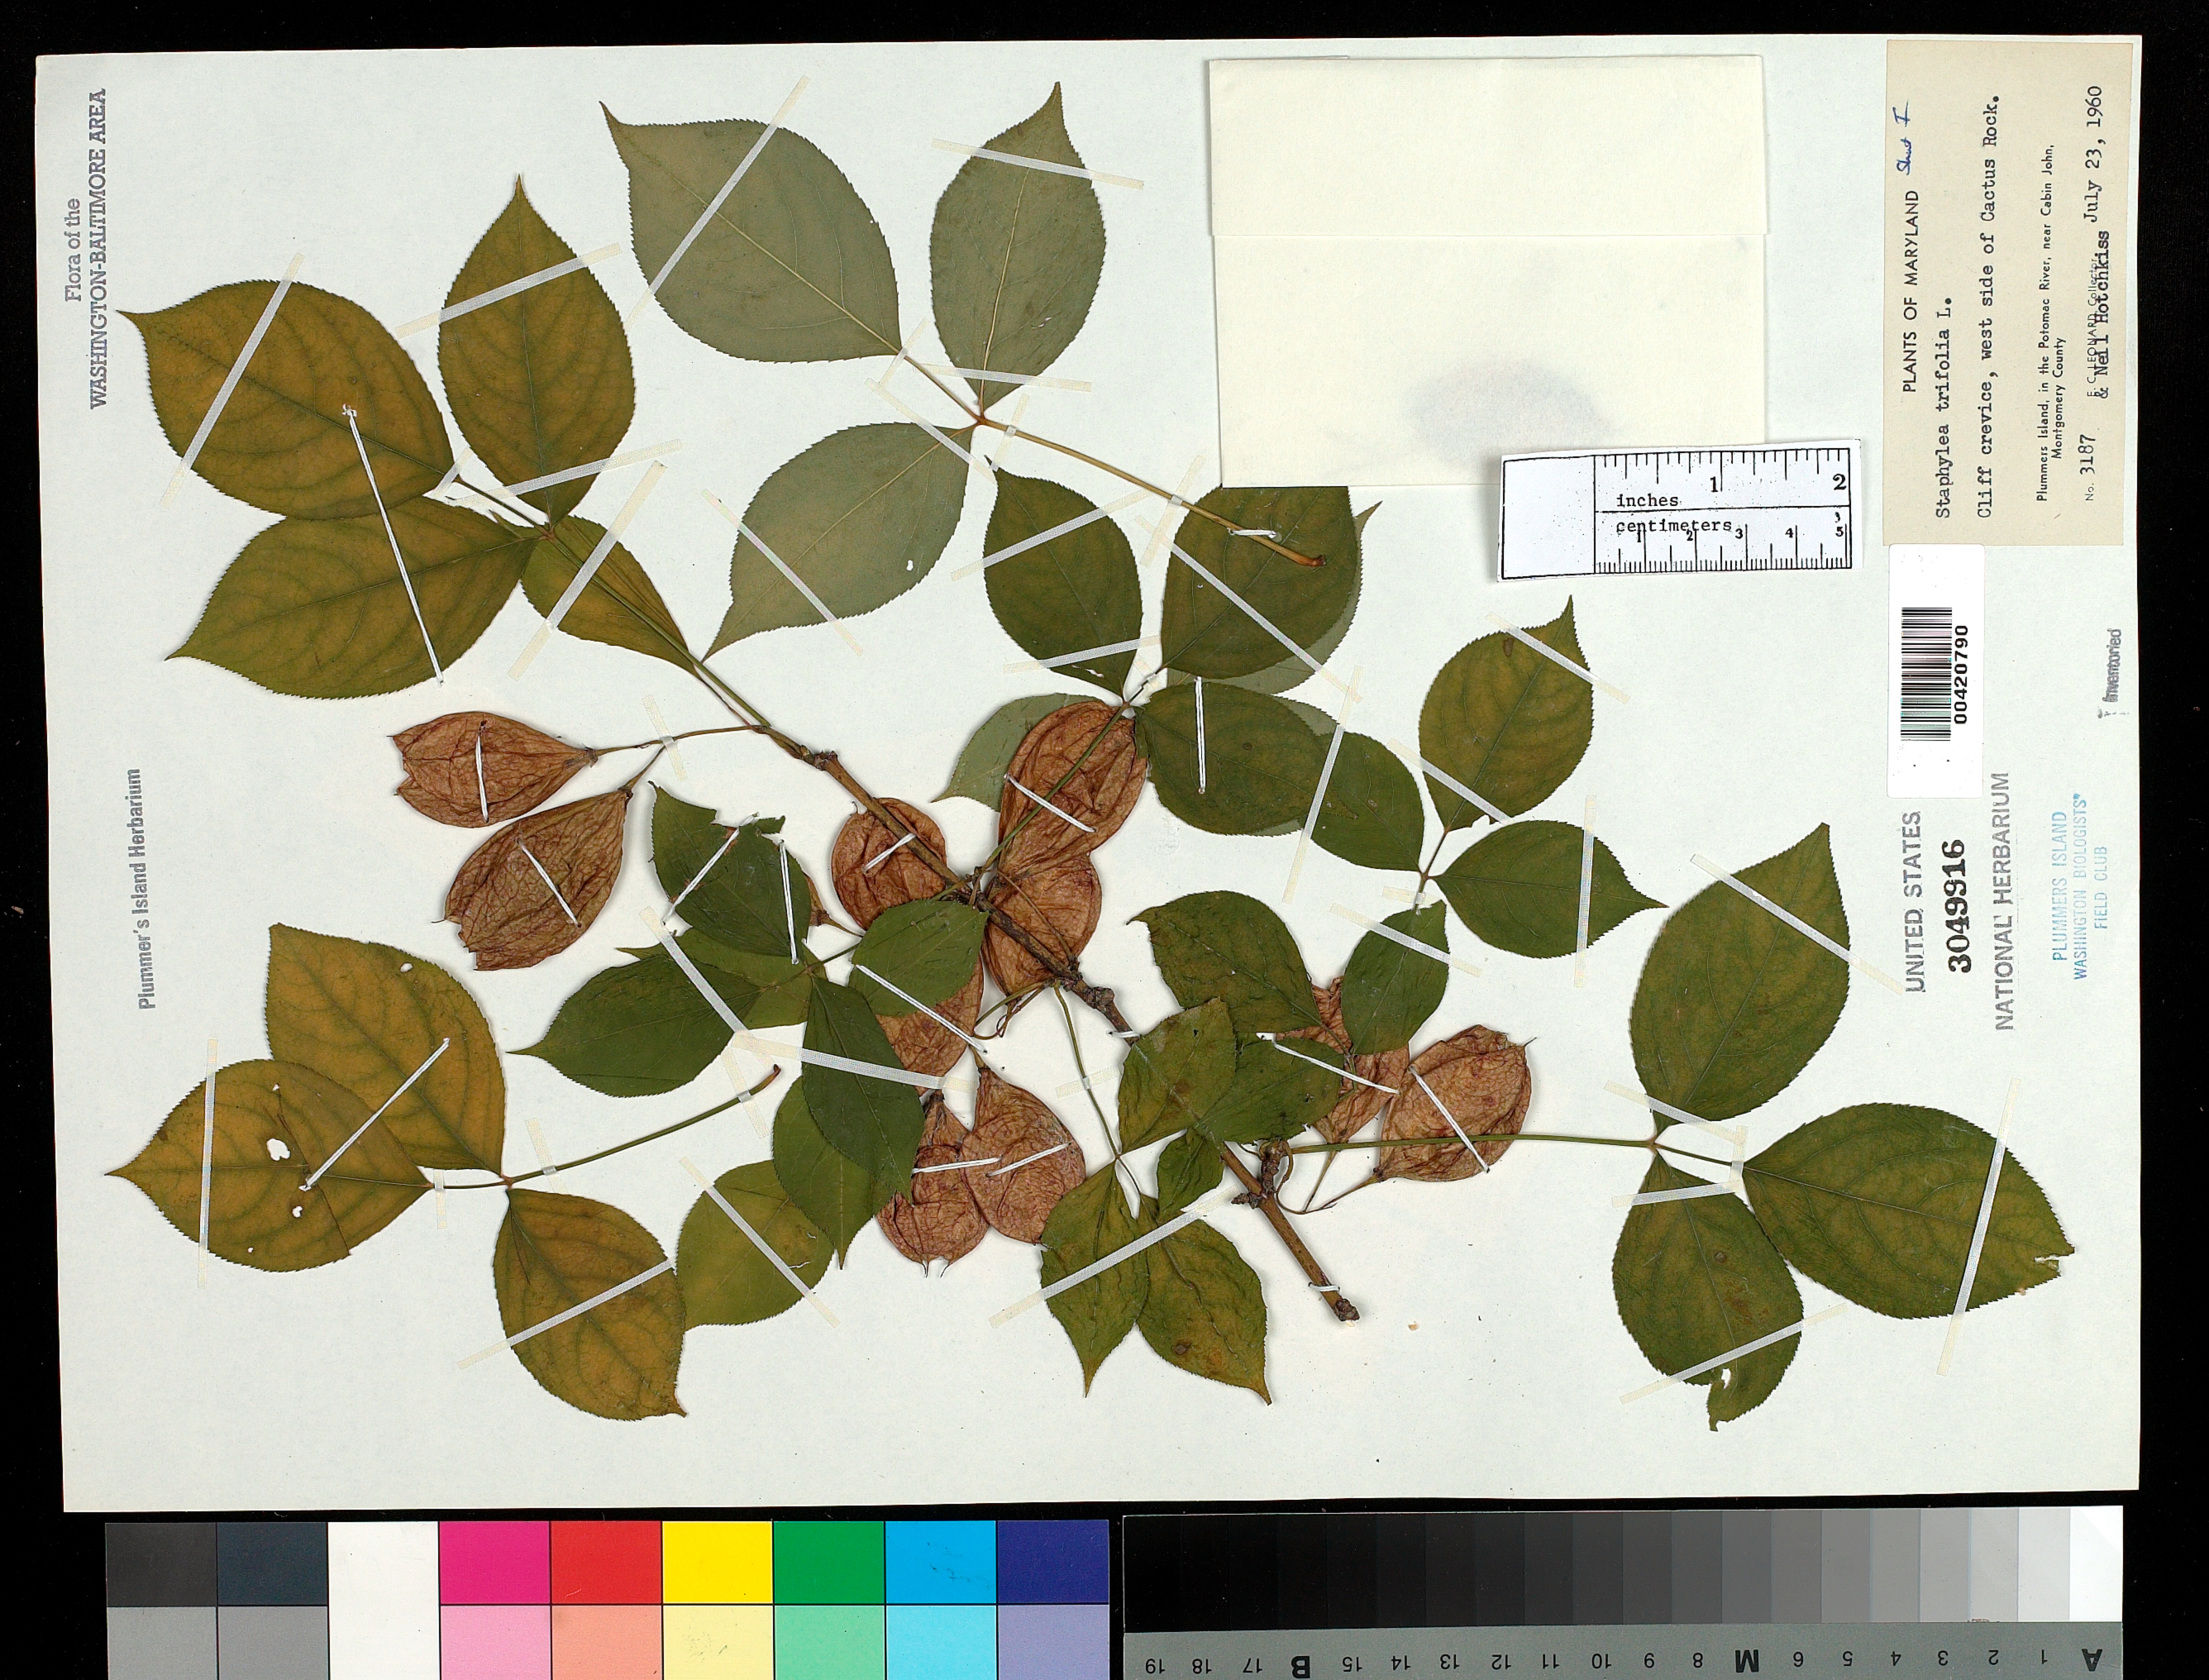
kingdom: Plantae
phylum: Tracheophyta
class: Magnoliopsida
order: Crossosomatales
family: Staphyleaceae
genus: Staphylea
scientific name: Staphylea trifolia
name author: L.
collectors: E. C. Leonard & N. Hotchkiss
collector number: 3187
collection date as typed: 23 Jul 1960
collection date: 1960-07-23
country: United States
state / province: Maryland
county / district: Montgomery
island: Plummers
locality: Plummer's Island; west side of Cactus Rock C. & O. Canal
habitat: Cliff crevice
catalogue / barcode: US 3049916